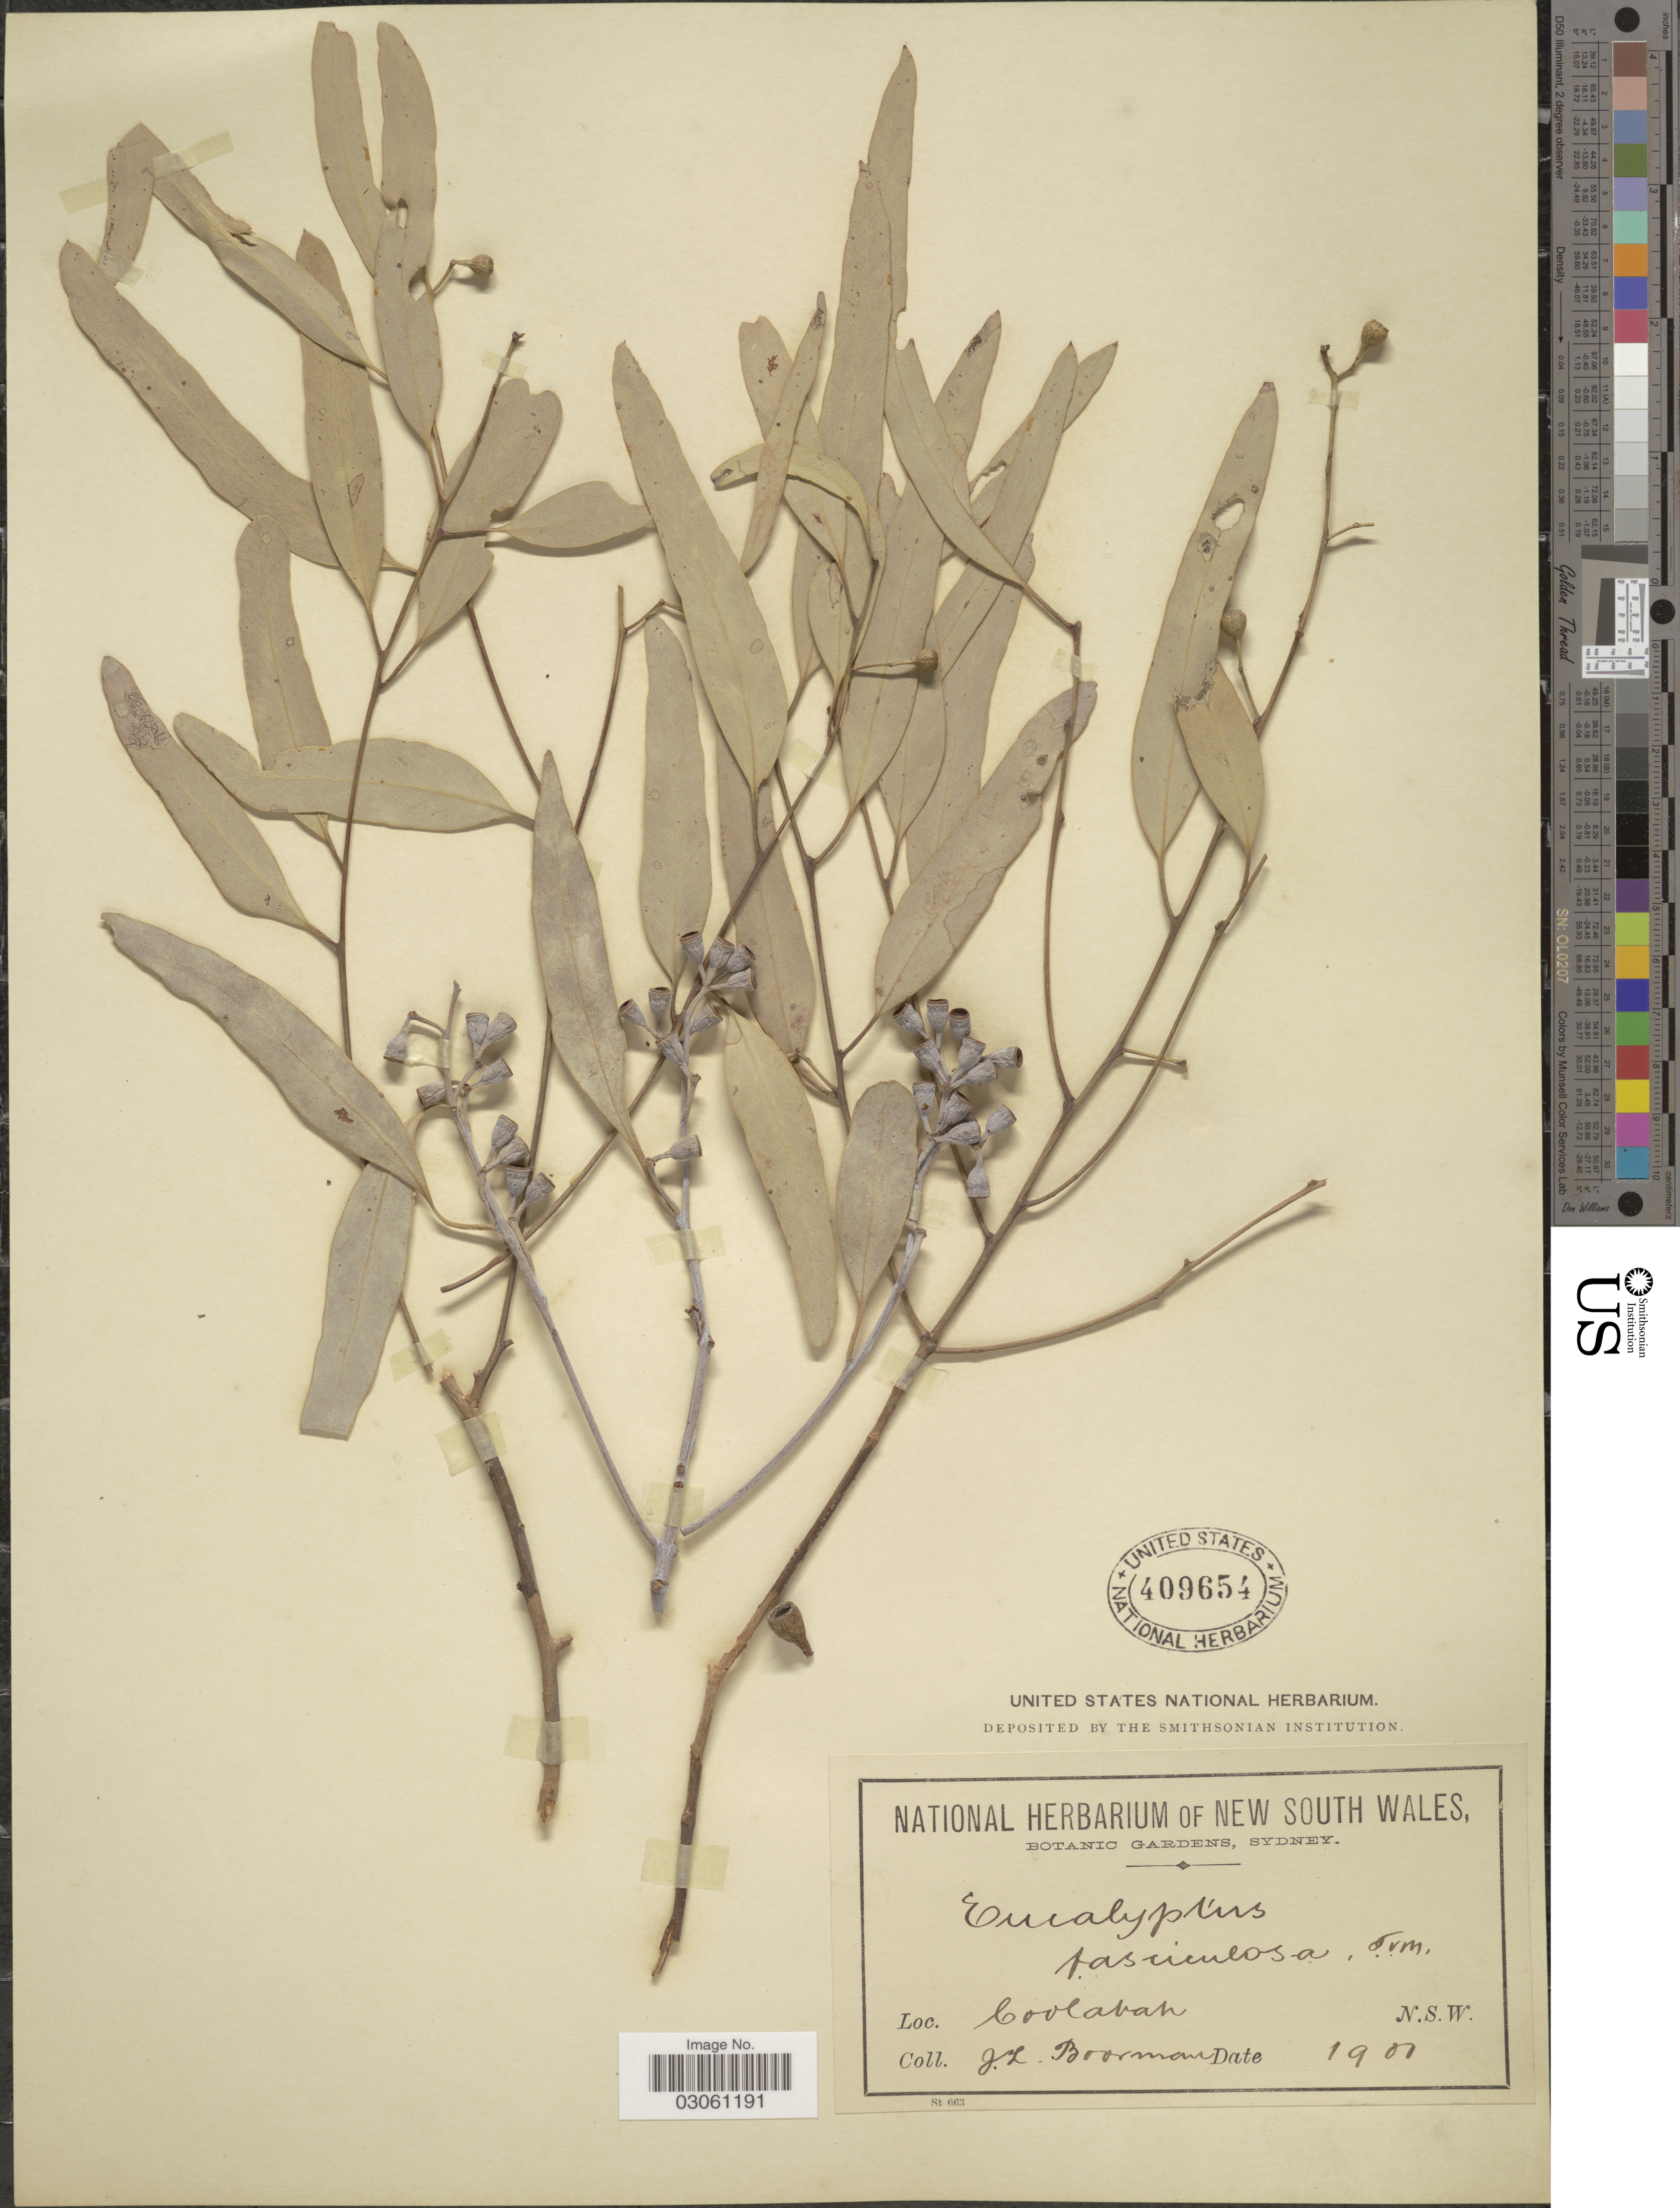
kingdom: Plantae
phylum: Tracheophyta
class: Magnoliopsida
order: Myrtales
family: Myrtaceae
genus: Eucalyptus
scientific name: Eucalyptus fasciculosa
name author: F. Muell.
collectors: J. Boorman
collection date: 1901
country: Australia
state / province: New South Wales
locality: Coolabah. N.S.W.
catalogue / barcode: US 409654